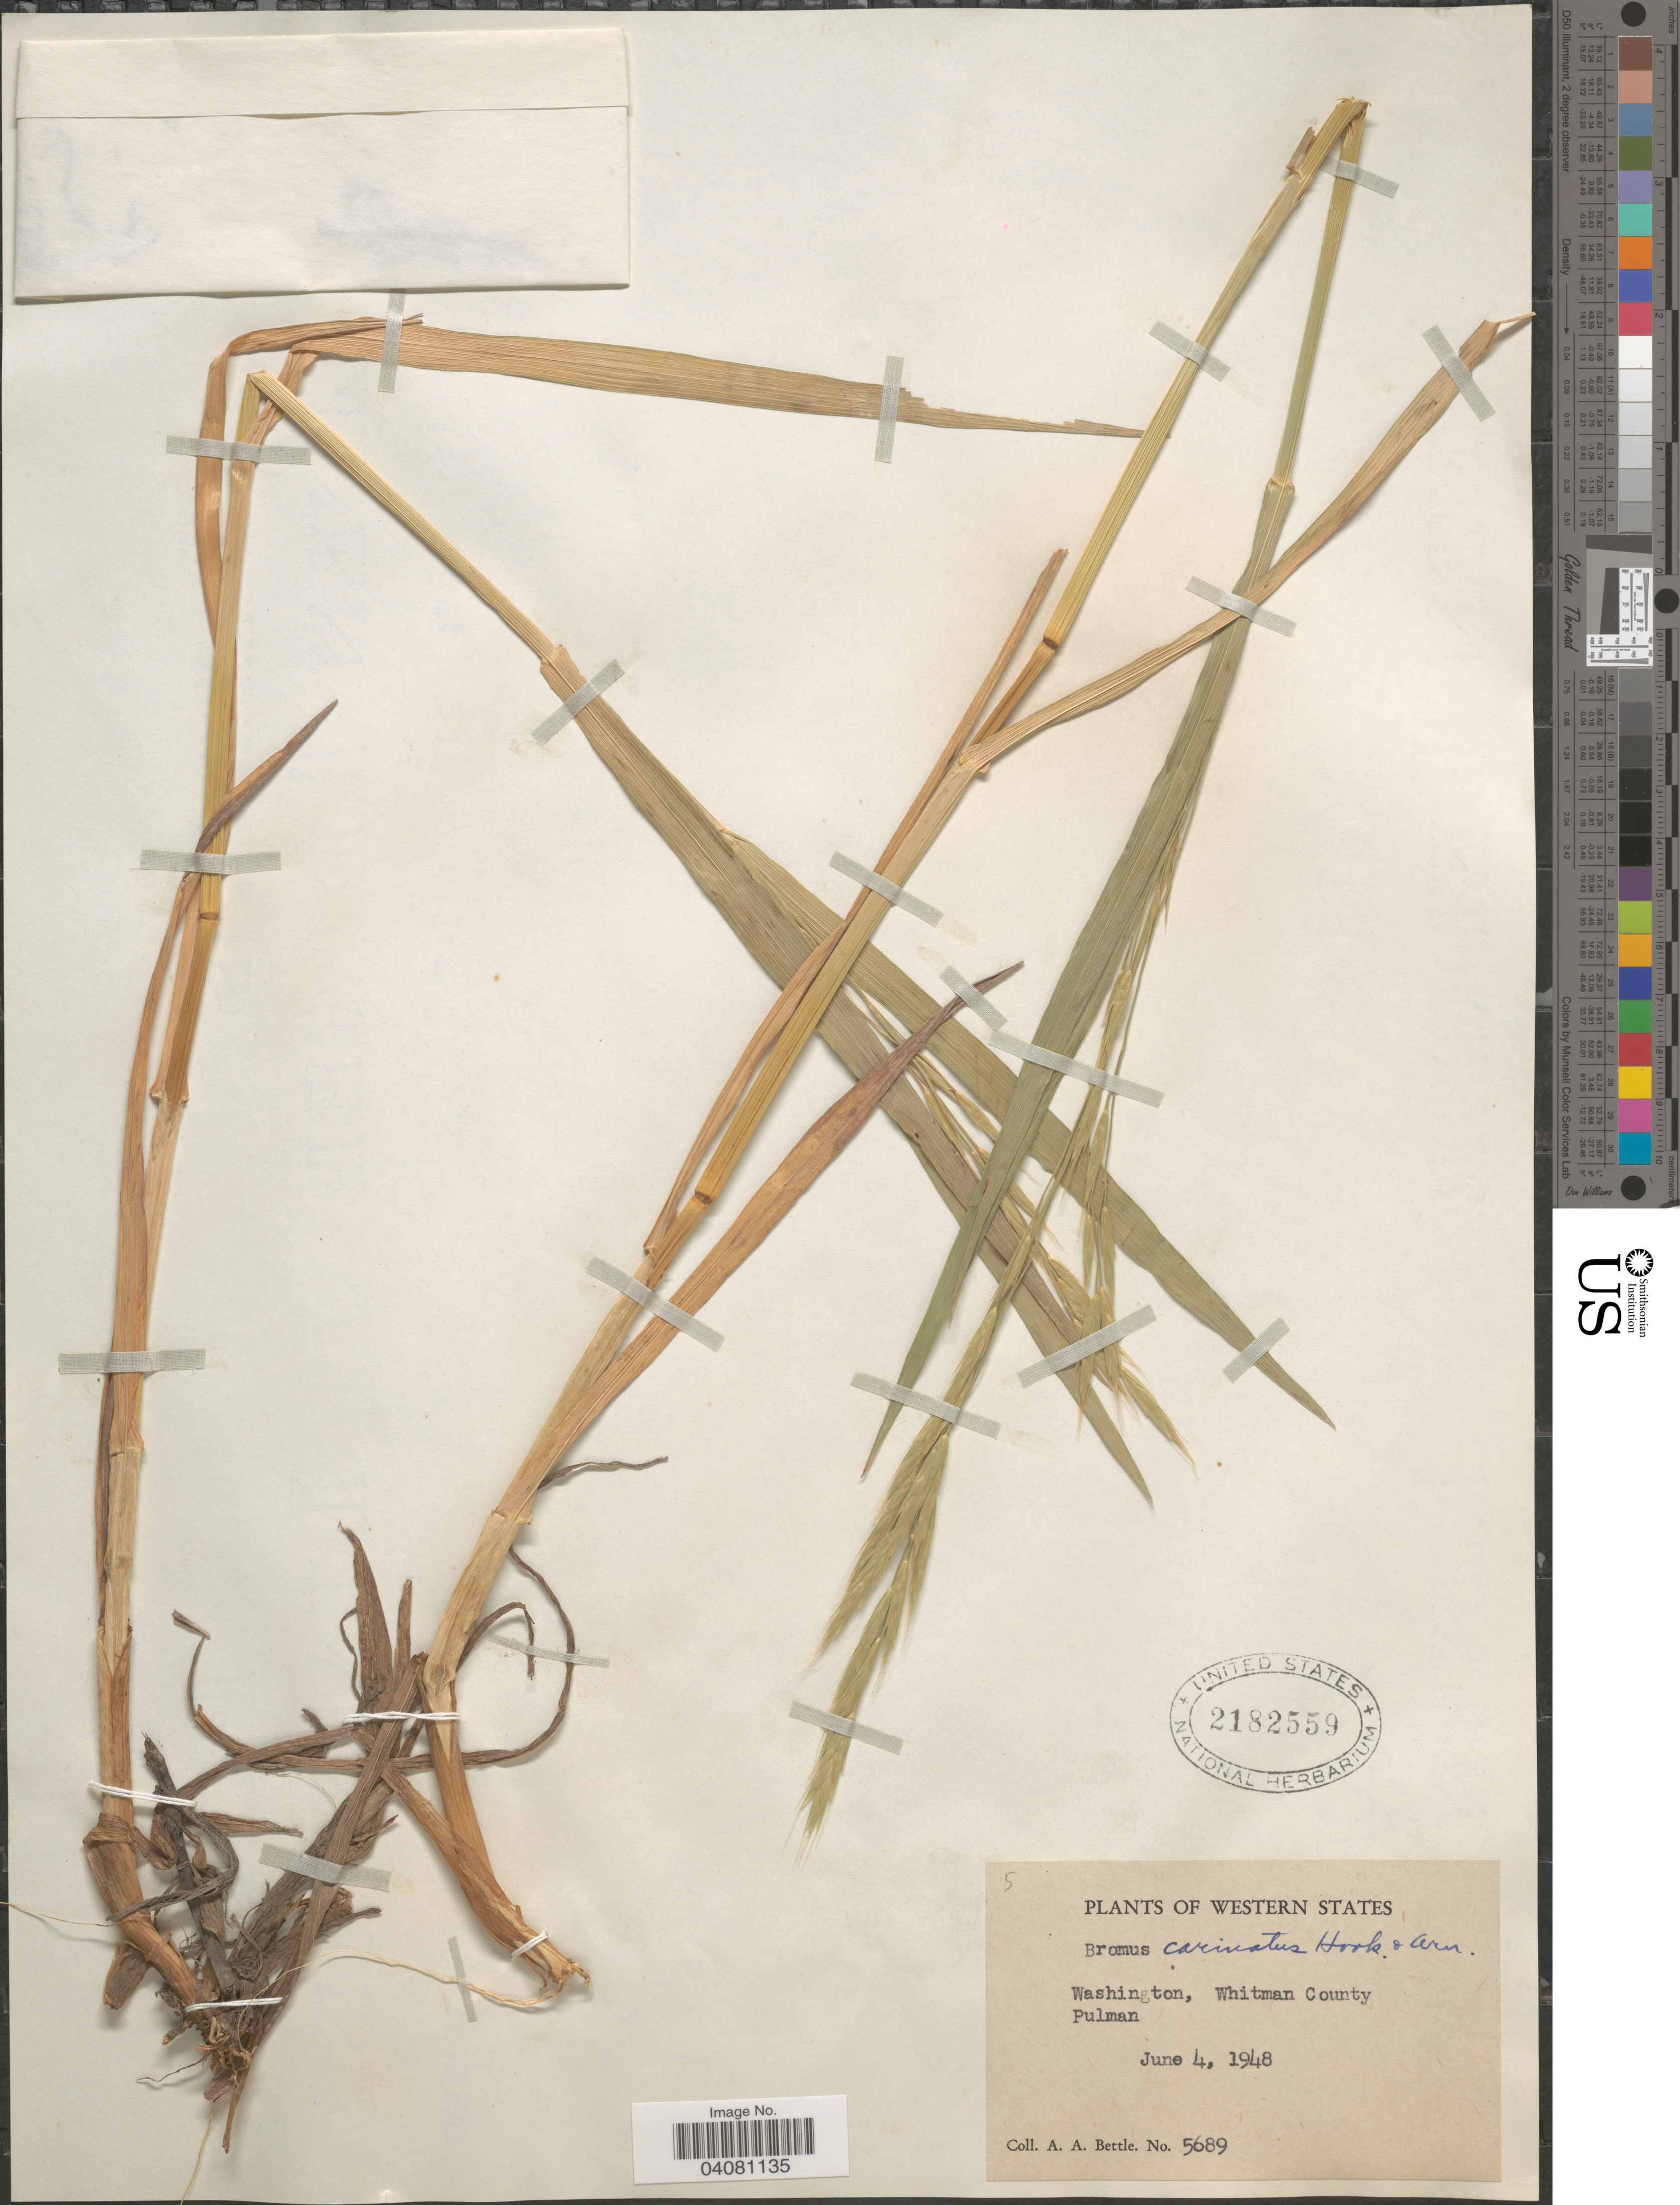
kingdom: Plantae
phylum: Tracheophyta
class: Liliopsida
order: Poales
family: Poaceae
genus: Bromus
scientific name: Bromus carinatus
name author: Hook. & Arn.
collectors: A. Bettle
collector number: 5689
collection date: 1948-06-04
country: United States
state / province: Washington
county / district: Whitman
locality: Western States. Whitman County. Pulman.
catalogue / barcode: US 2182559